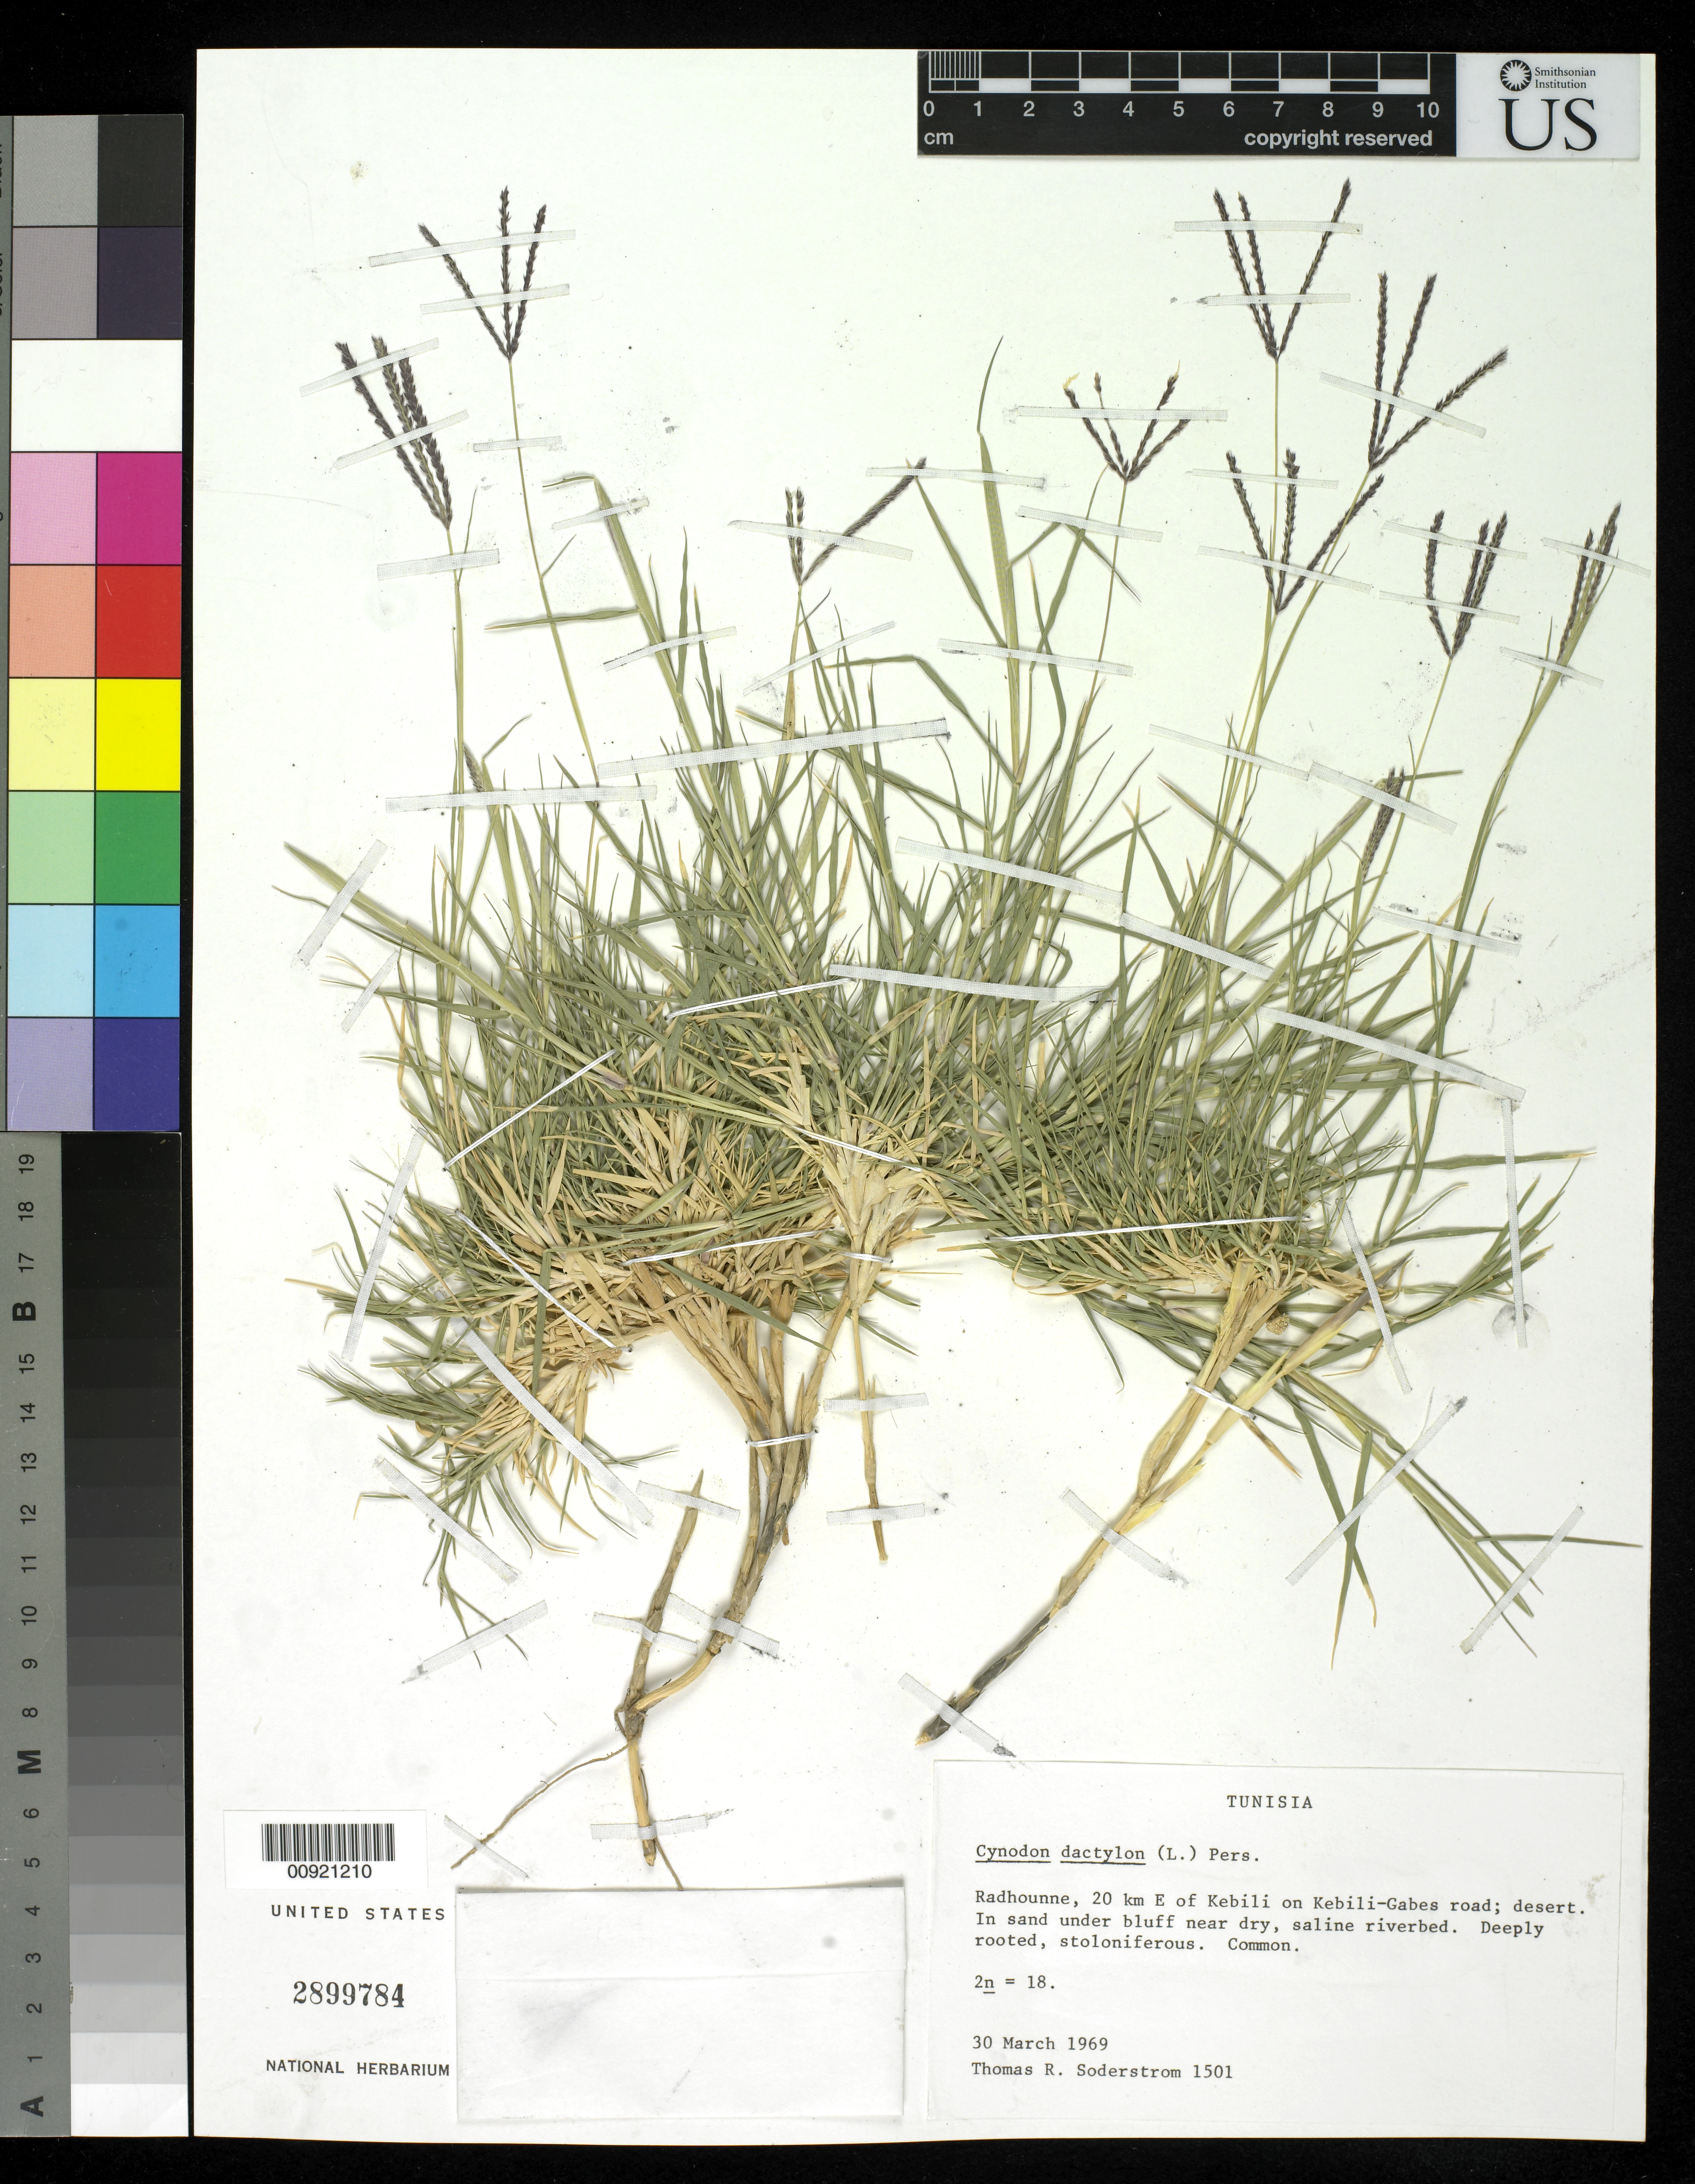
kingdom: Plantae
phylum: Tracheophyta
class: Liliopsida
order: Poales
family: Poaceae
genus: Cynodon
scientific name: Cynodon dactylon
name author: (L.) Pers.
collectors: T. R. Soderstrom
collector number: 1501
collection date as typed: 30 Mar 1969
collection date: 1969-03-30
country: Tunisia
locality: Radhounne, 20 km E of Kebili on Kebili-Gabes road.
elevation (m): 5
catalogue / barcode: US 2899784